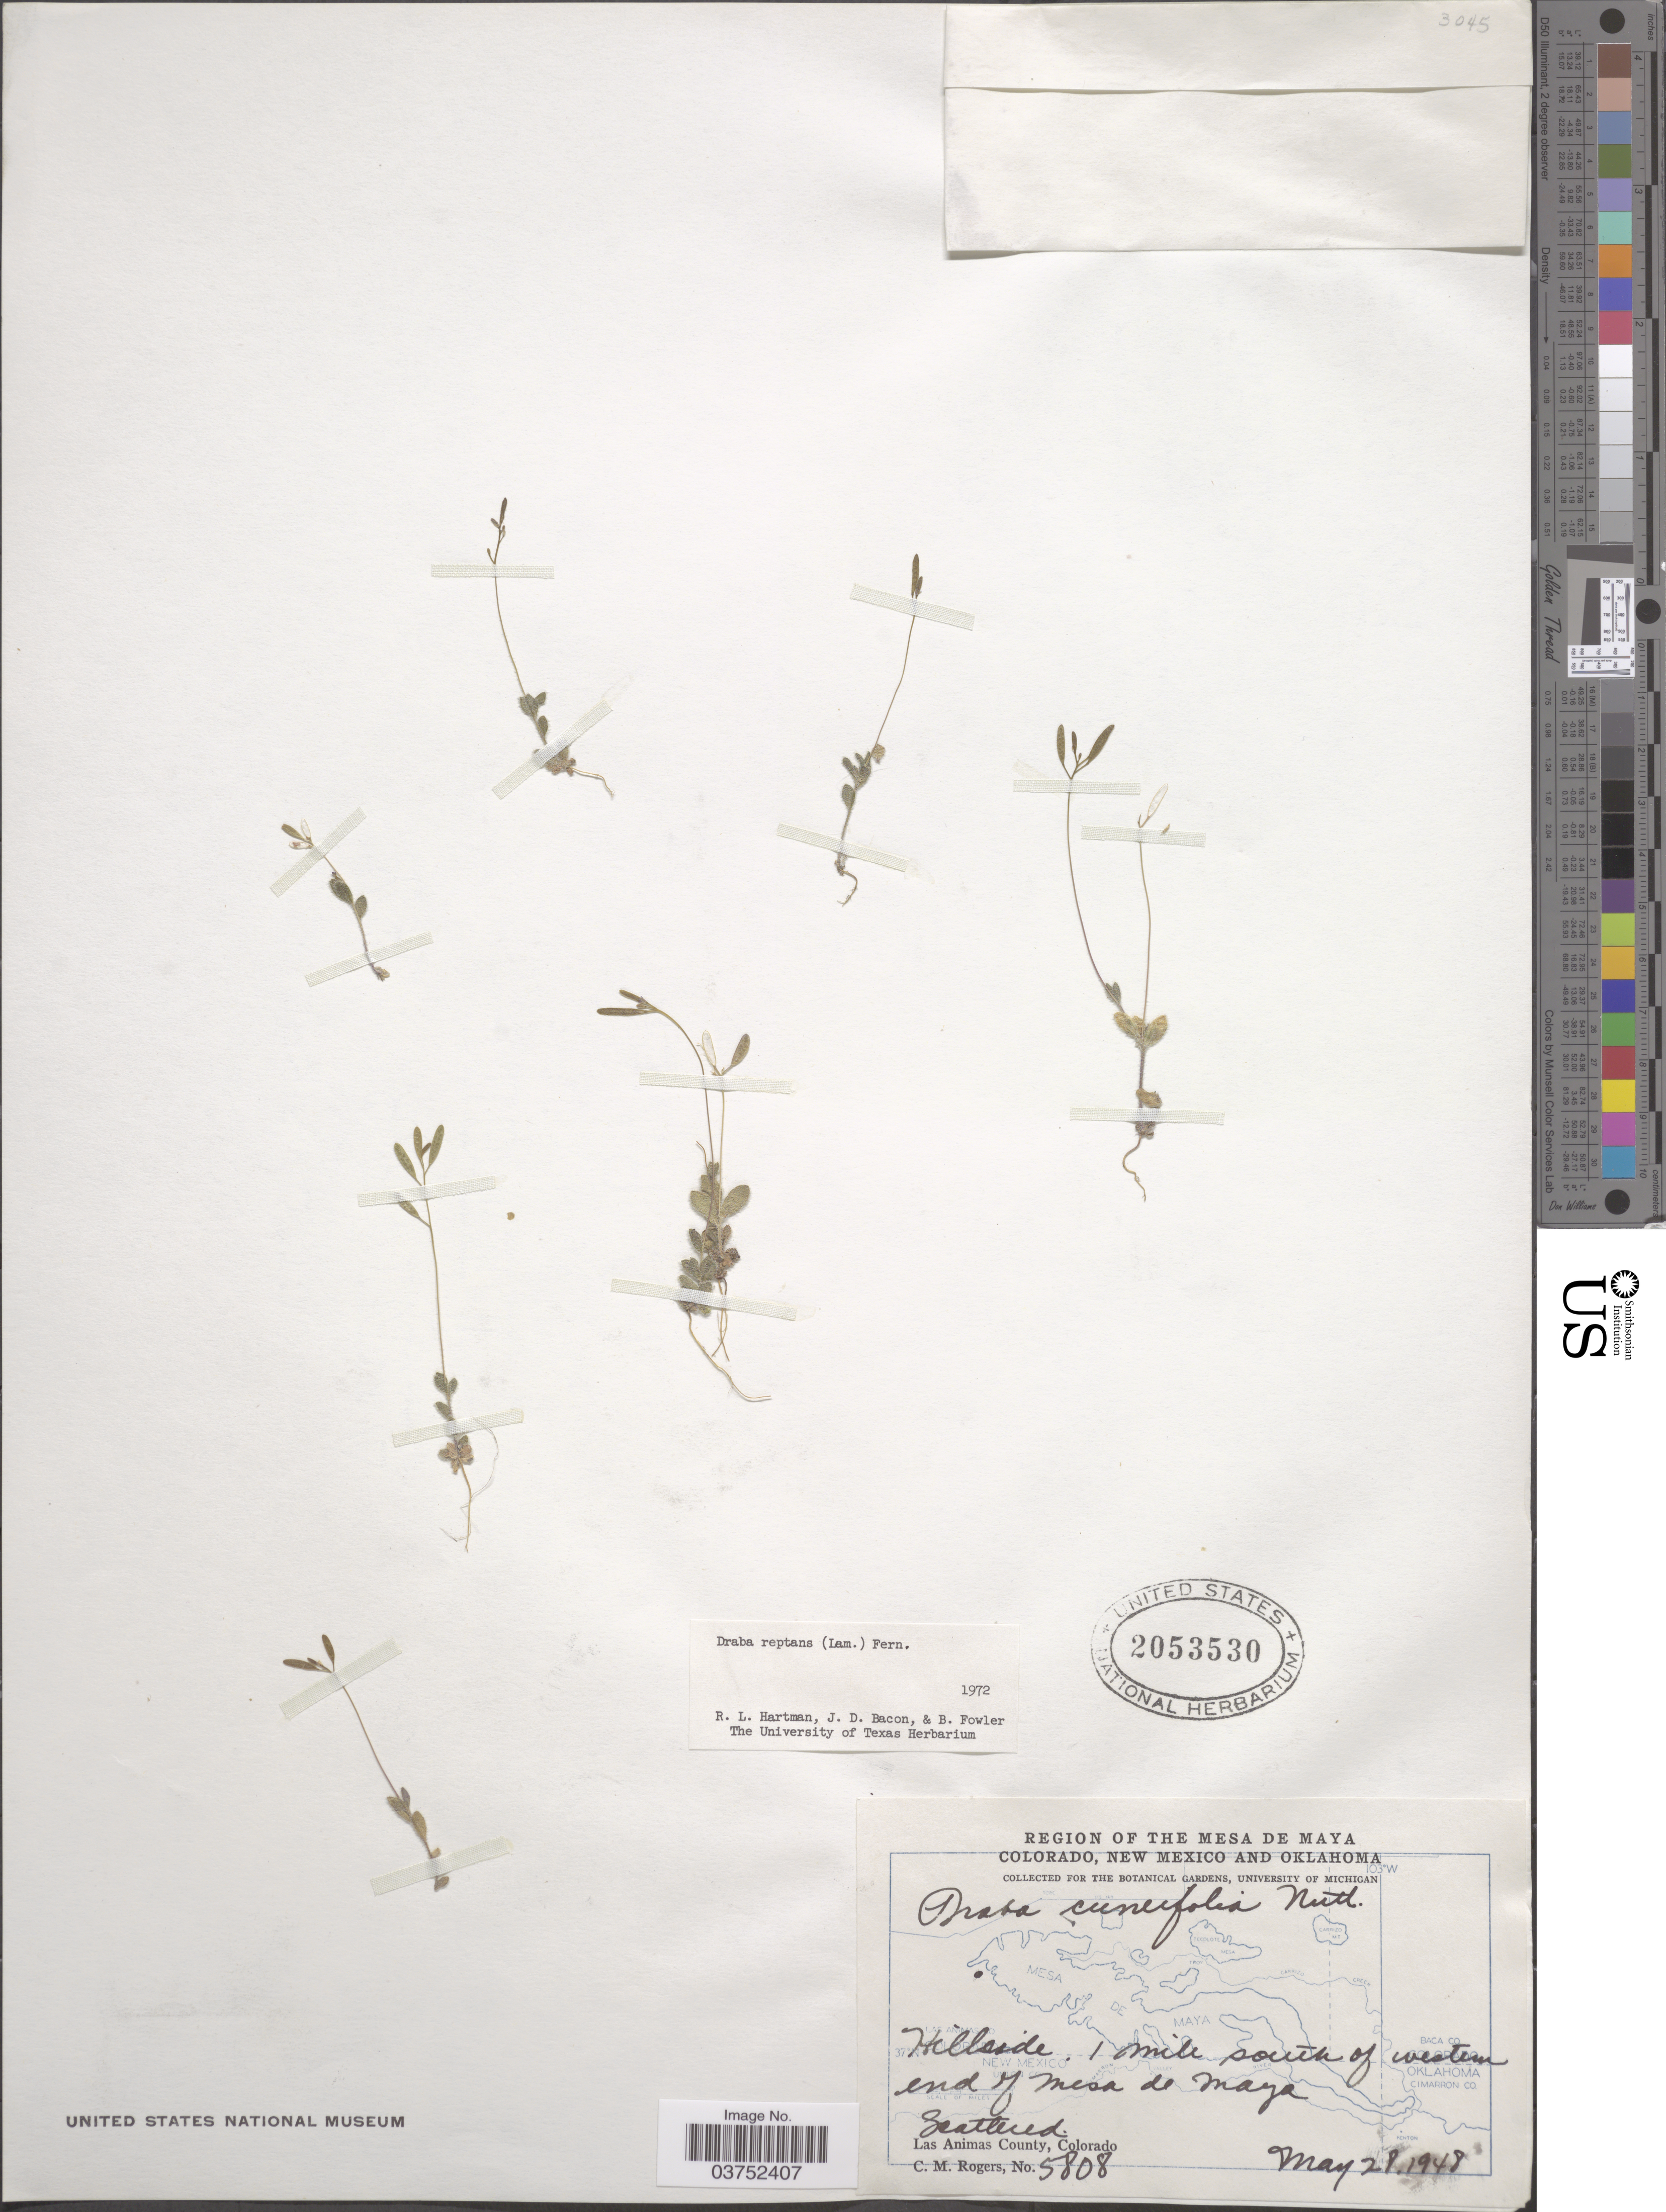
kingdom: Plantae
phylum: Tracheophyta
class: Magnoliopsida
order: Brassicales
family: Brassicaceae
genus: Draba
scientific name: Draba reptans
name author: (Lam.) Fernald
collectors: C. M. Rogers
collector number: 5808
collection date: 1948-05-28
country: United States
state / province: Colorado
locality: The Mesa de Maya. Hillside 1 mile south of western end of Mesa de Maya. Las Animas County.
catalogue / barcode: US 2053530